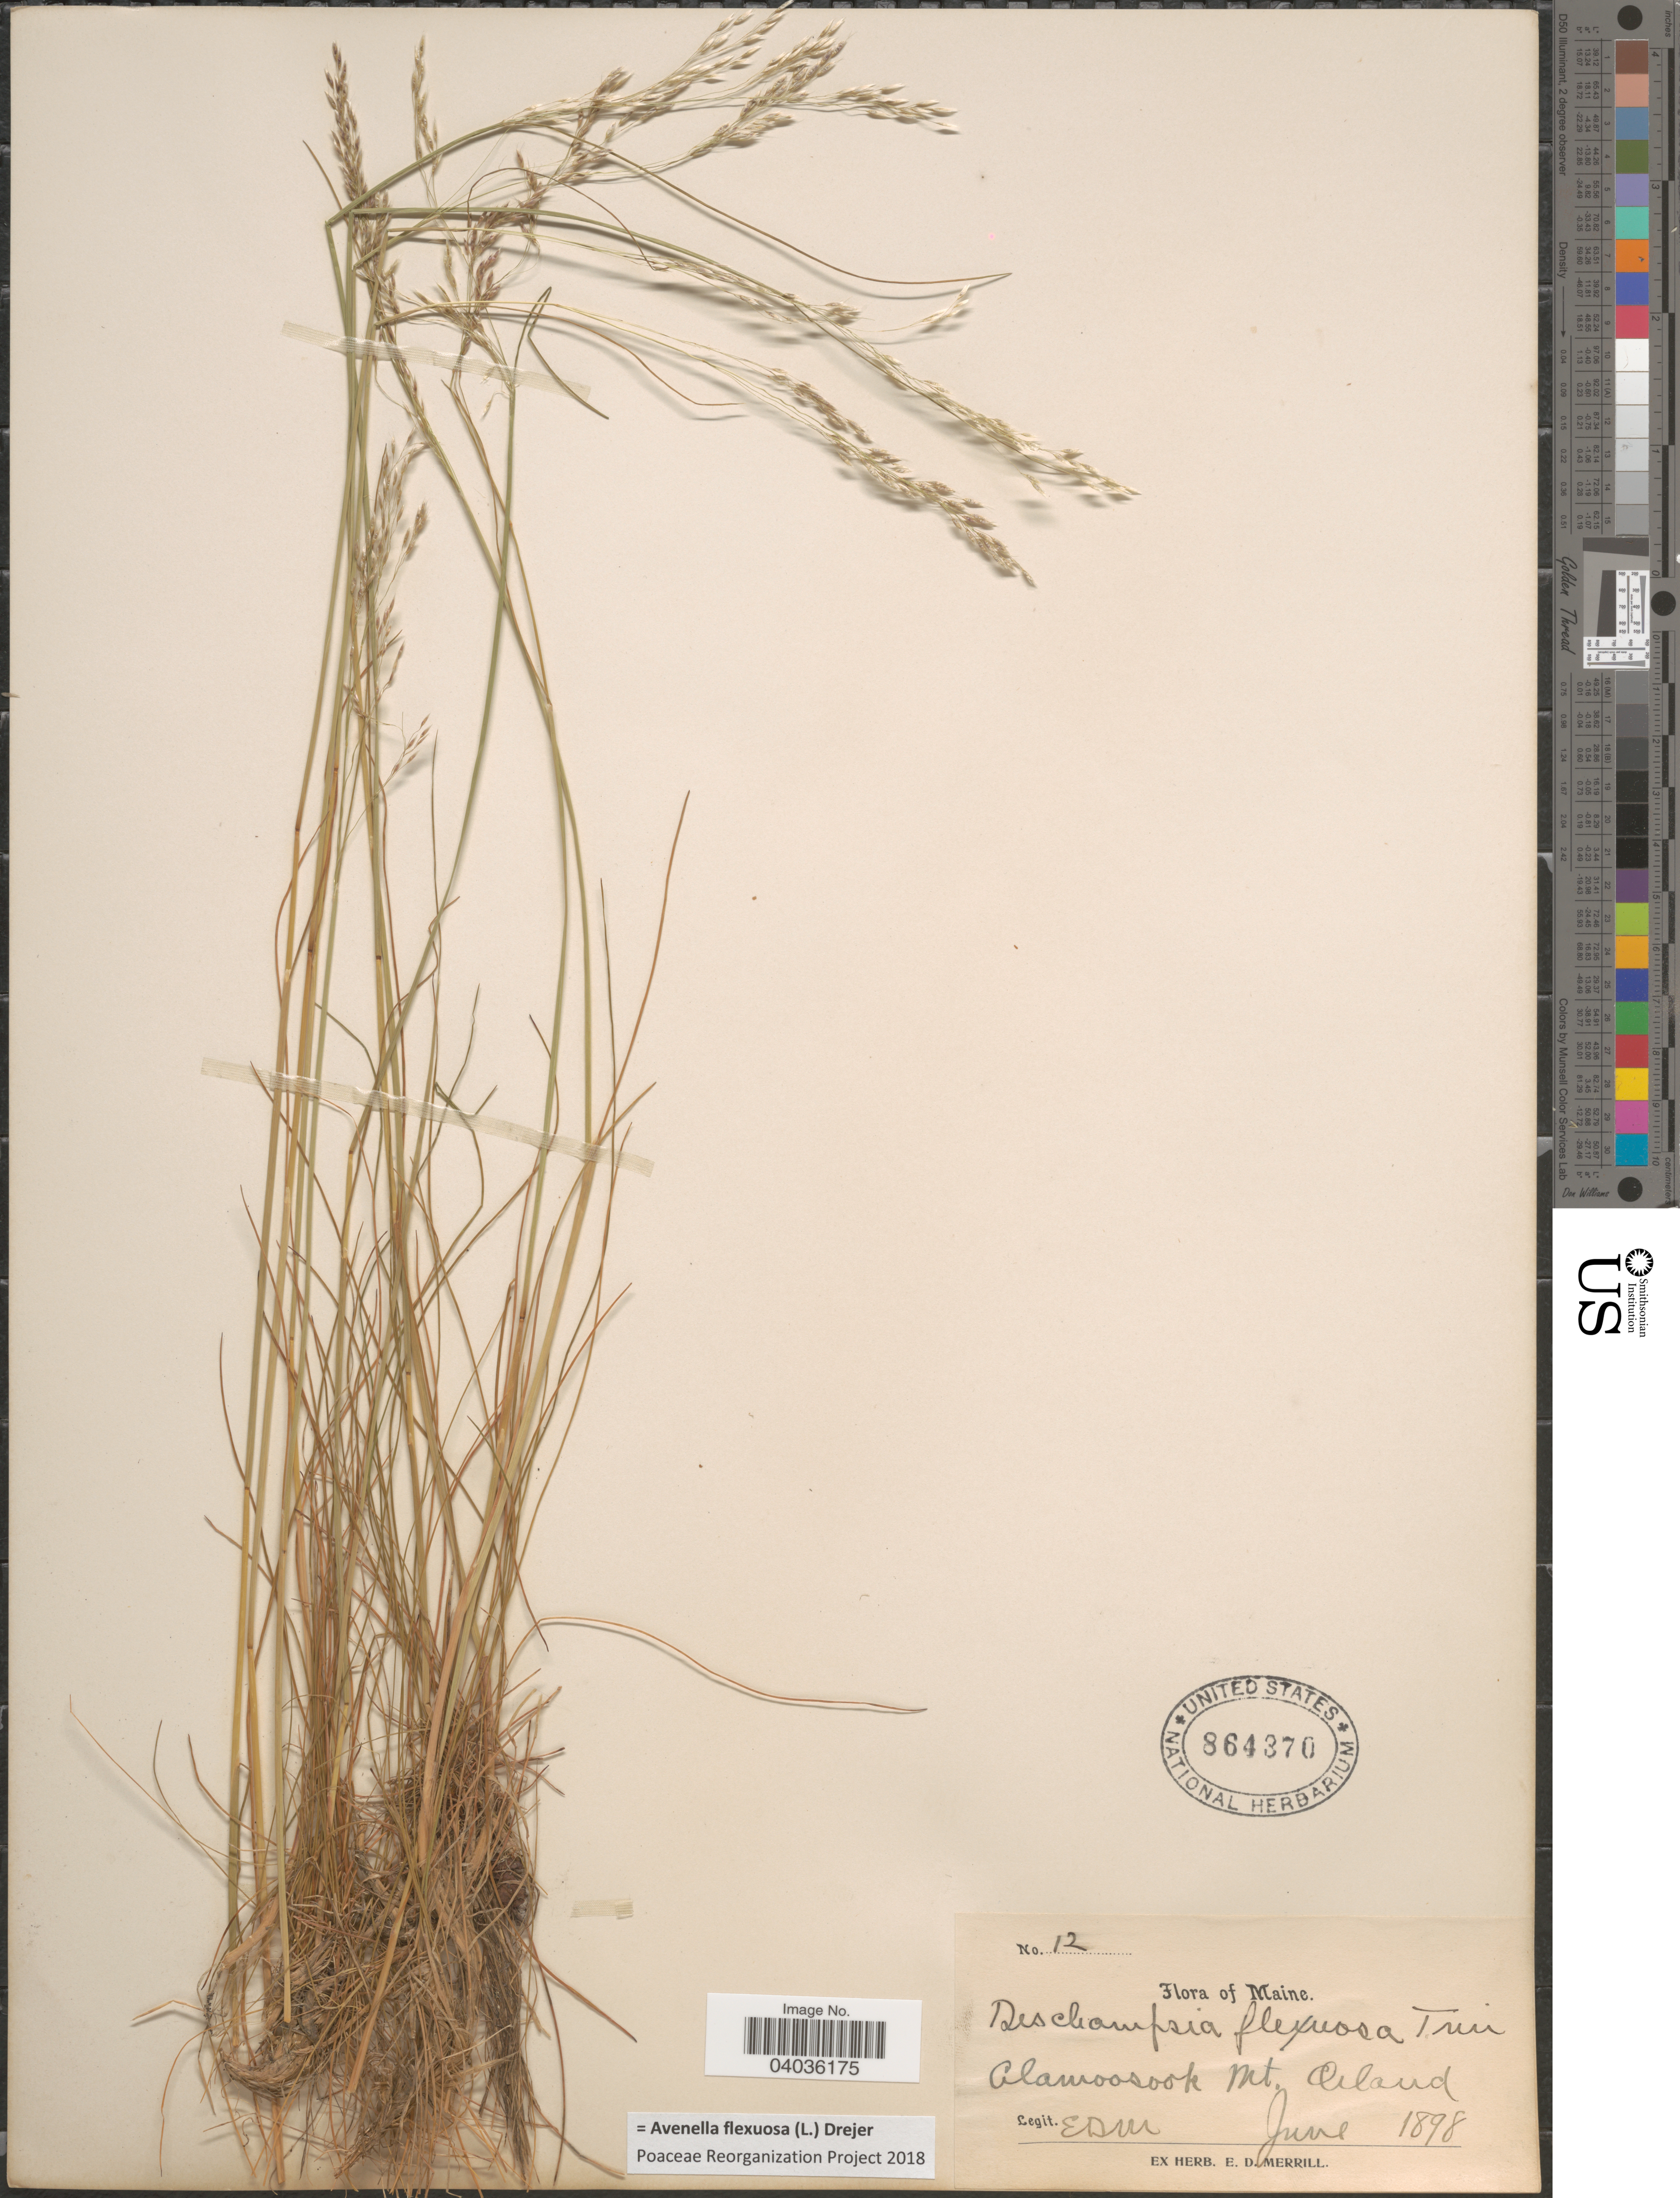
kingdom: Plantae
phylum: Tracheophyta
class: Liliopsida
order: Poales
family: Poaceae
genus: Avenella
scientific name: Avenella flexuosa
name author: (L.) Drejer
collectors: E. D. Merrill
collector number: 12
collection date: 1898-06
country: United States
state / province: Maine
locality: Alamoosook Mt. Orland.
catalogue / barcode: US 864370